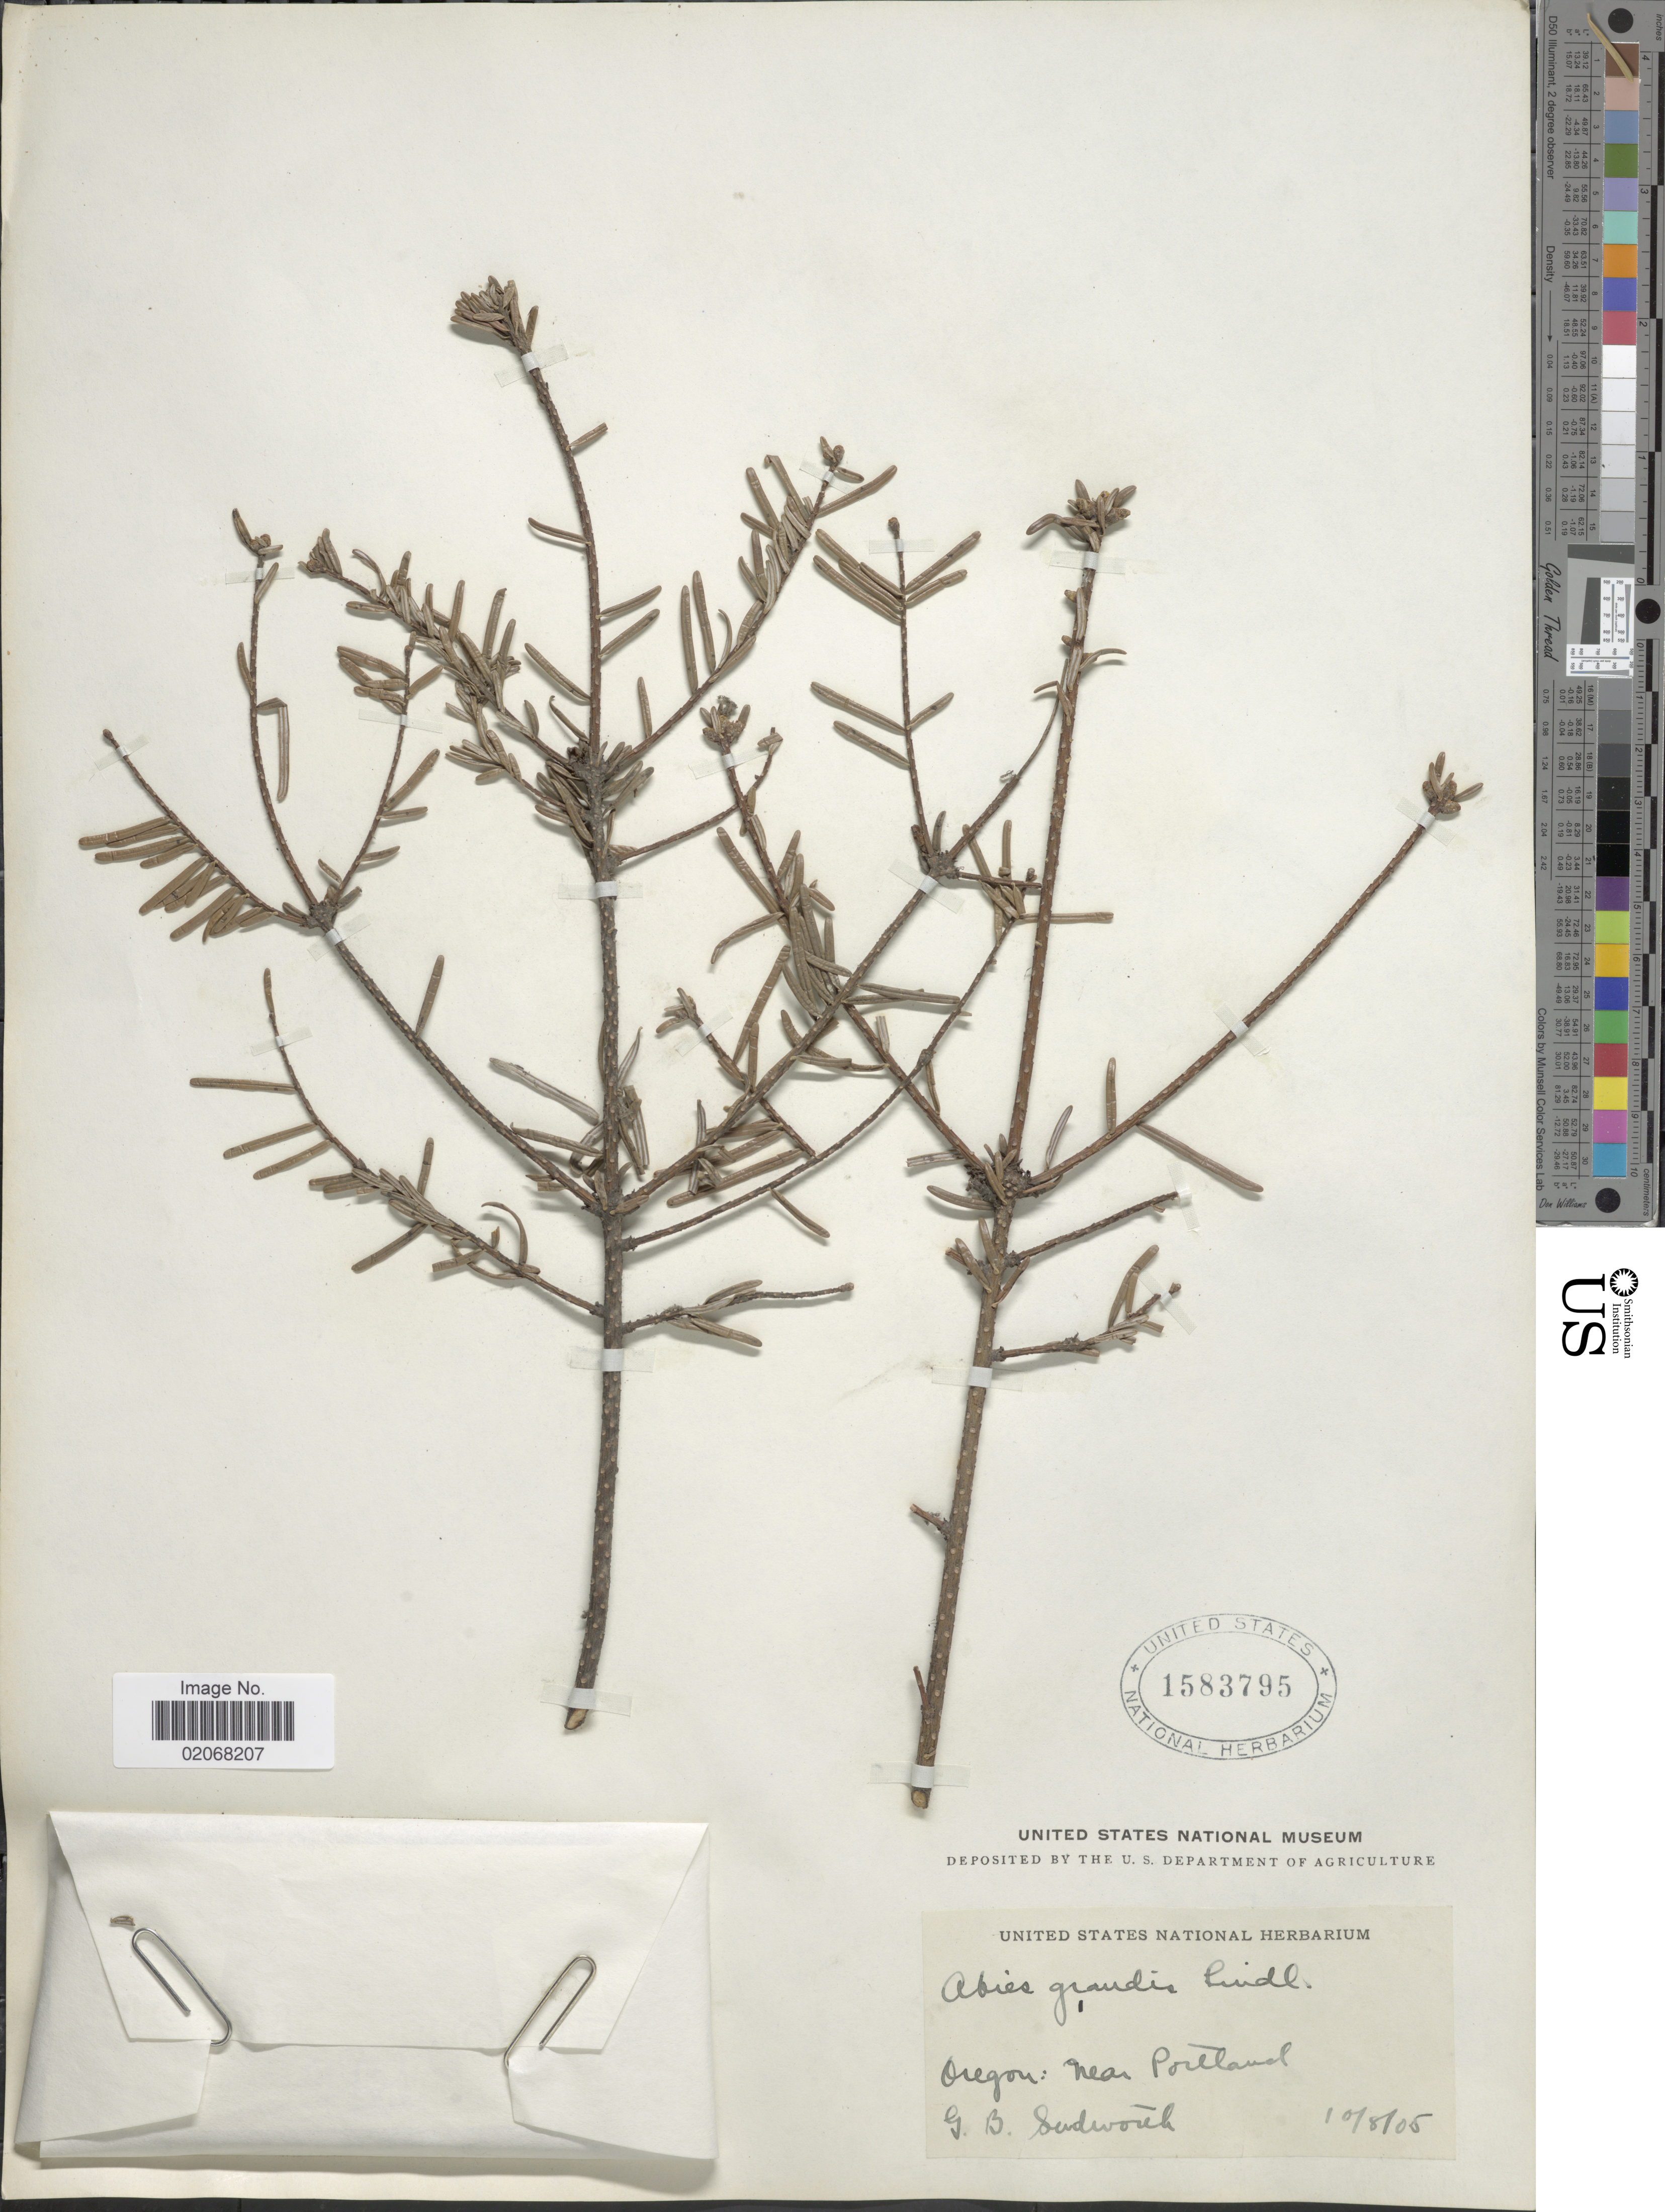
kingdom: Plantae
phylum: Tracheophyta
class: Pinopsida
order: Pinales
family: Pinaceae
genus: Abies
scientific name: Abies grandis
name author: (Douglas ex D. Don) Lindl.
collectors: G. B. Sudworth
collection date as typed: Transcribed d/m/y: 8/10/05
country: United States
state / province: Oregon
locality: Near Portland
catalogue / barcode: US 1583795